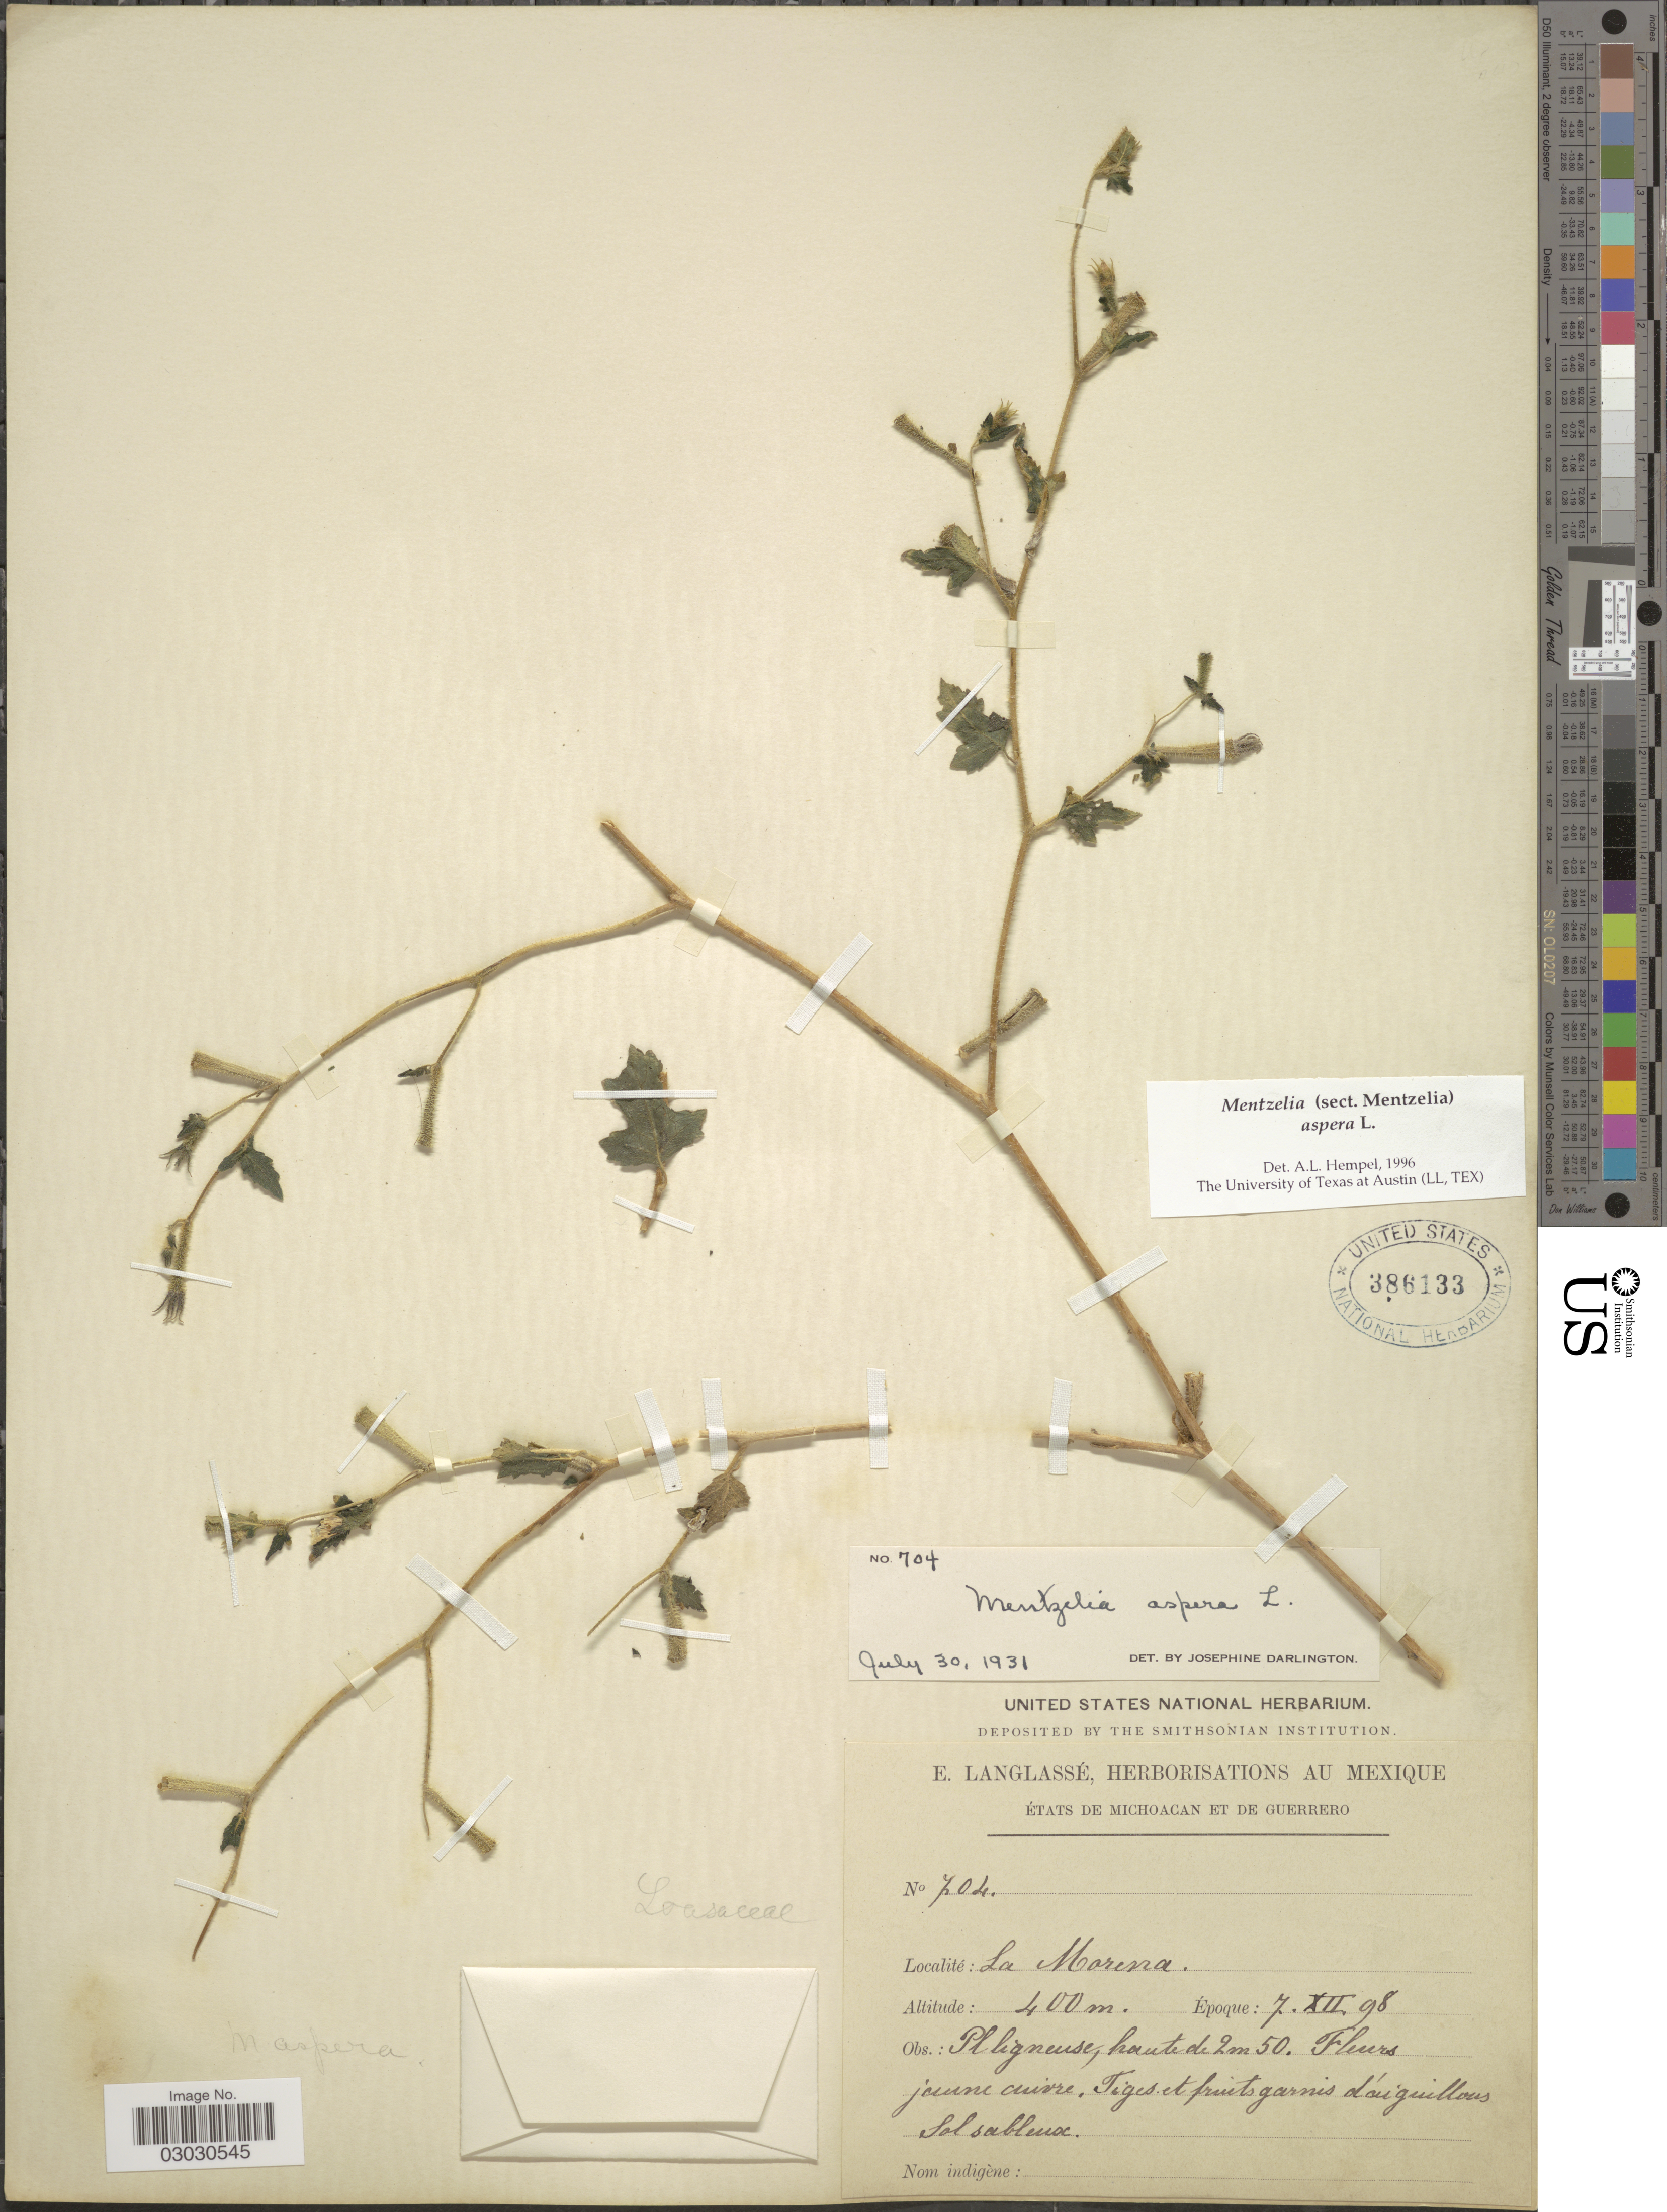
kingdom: Plantae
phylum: Tracheophyta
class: Magnoliopsida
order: Cornales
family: Loasaceae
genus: Mentzelia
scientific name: Mentzelia aspera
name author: L.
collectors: E. Langlassé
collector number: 704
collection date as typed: Transcribed d/m/y: 7/12/98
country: Mexico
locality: États de Michoacan et de Guerrero. La Morena.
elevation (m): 400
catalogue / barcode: US 386133